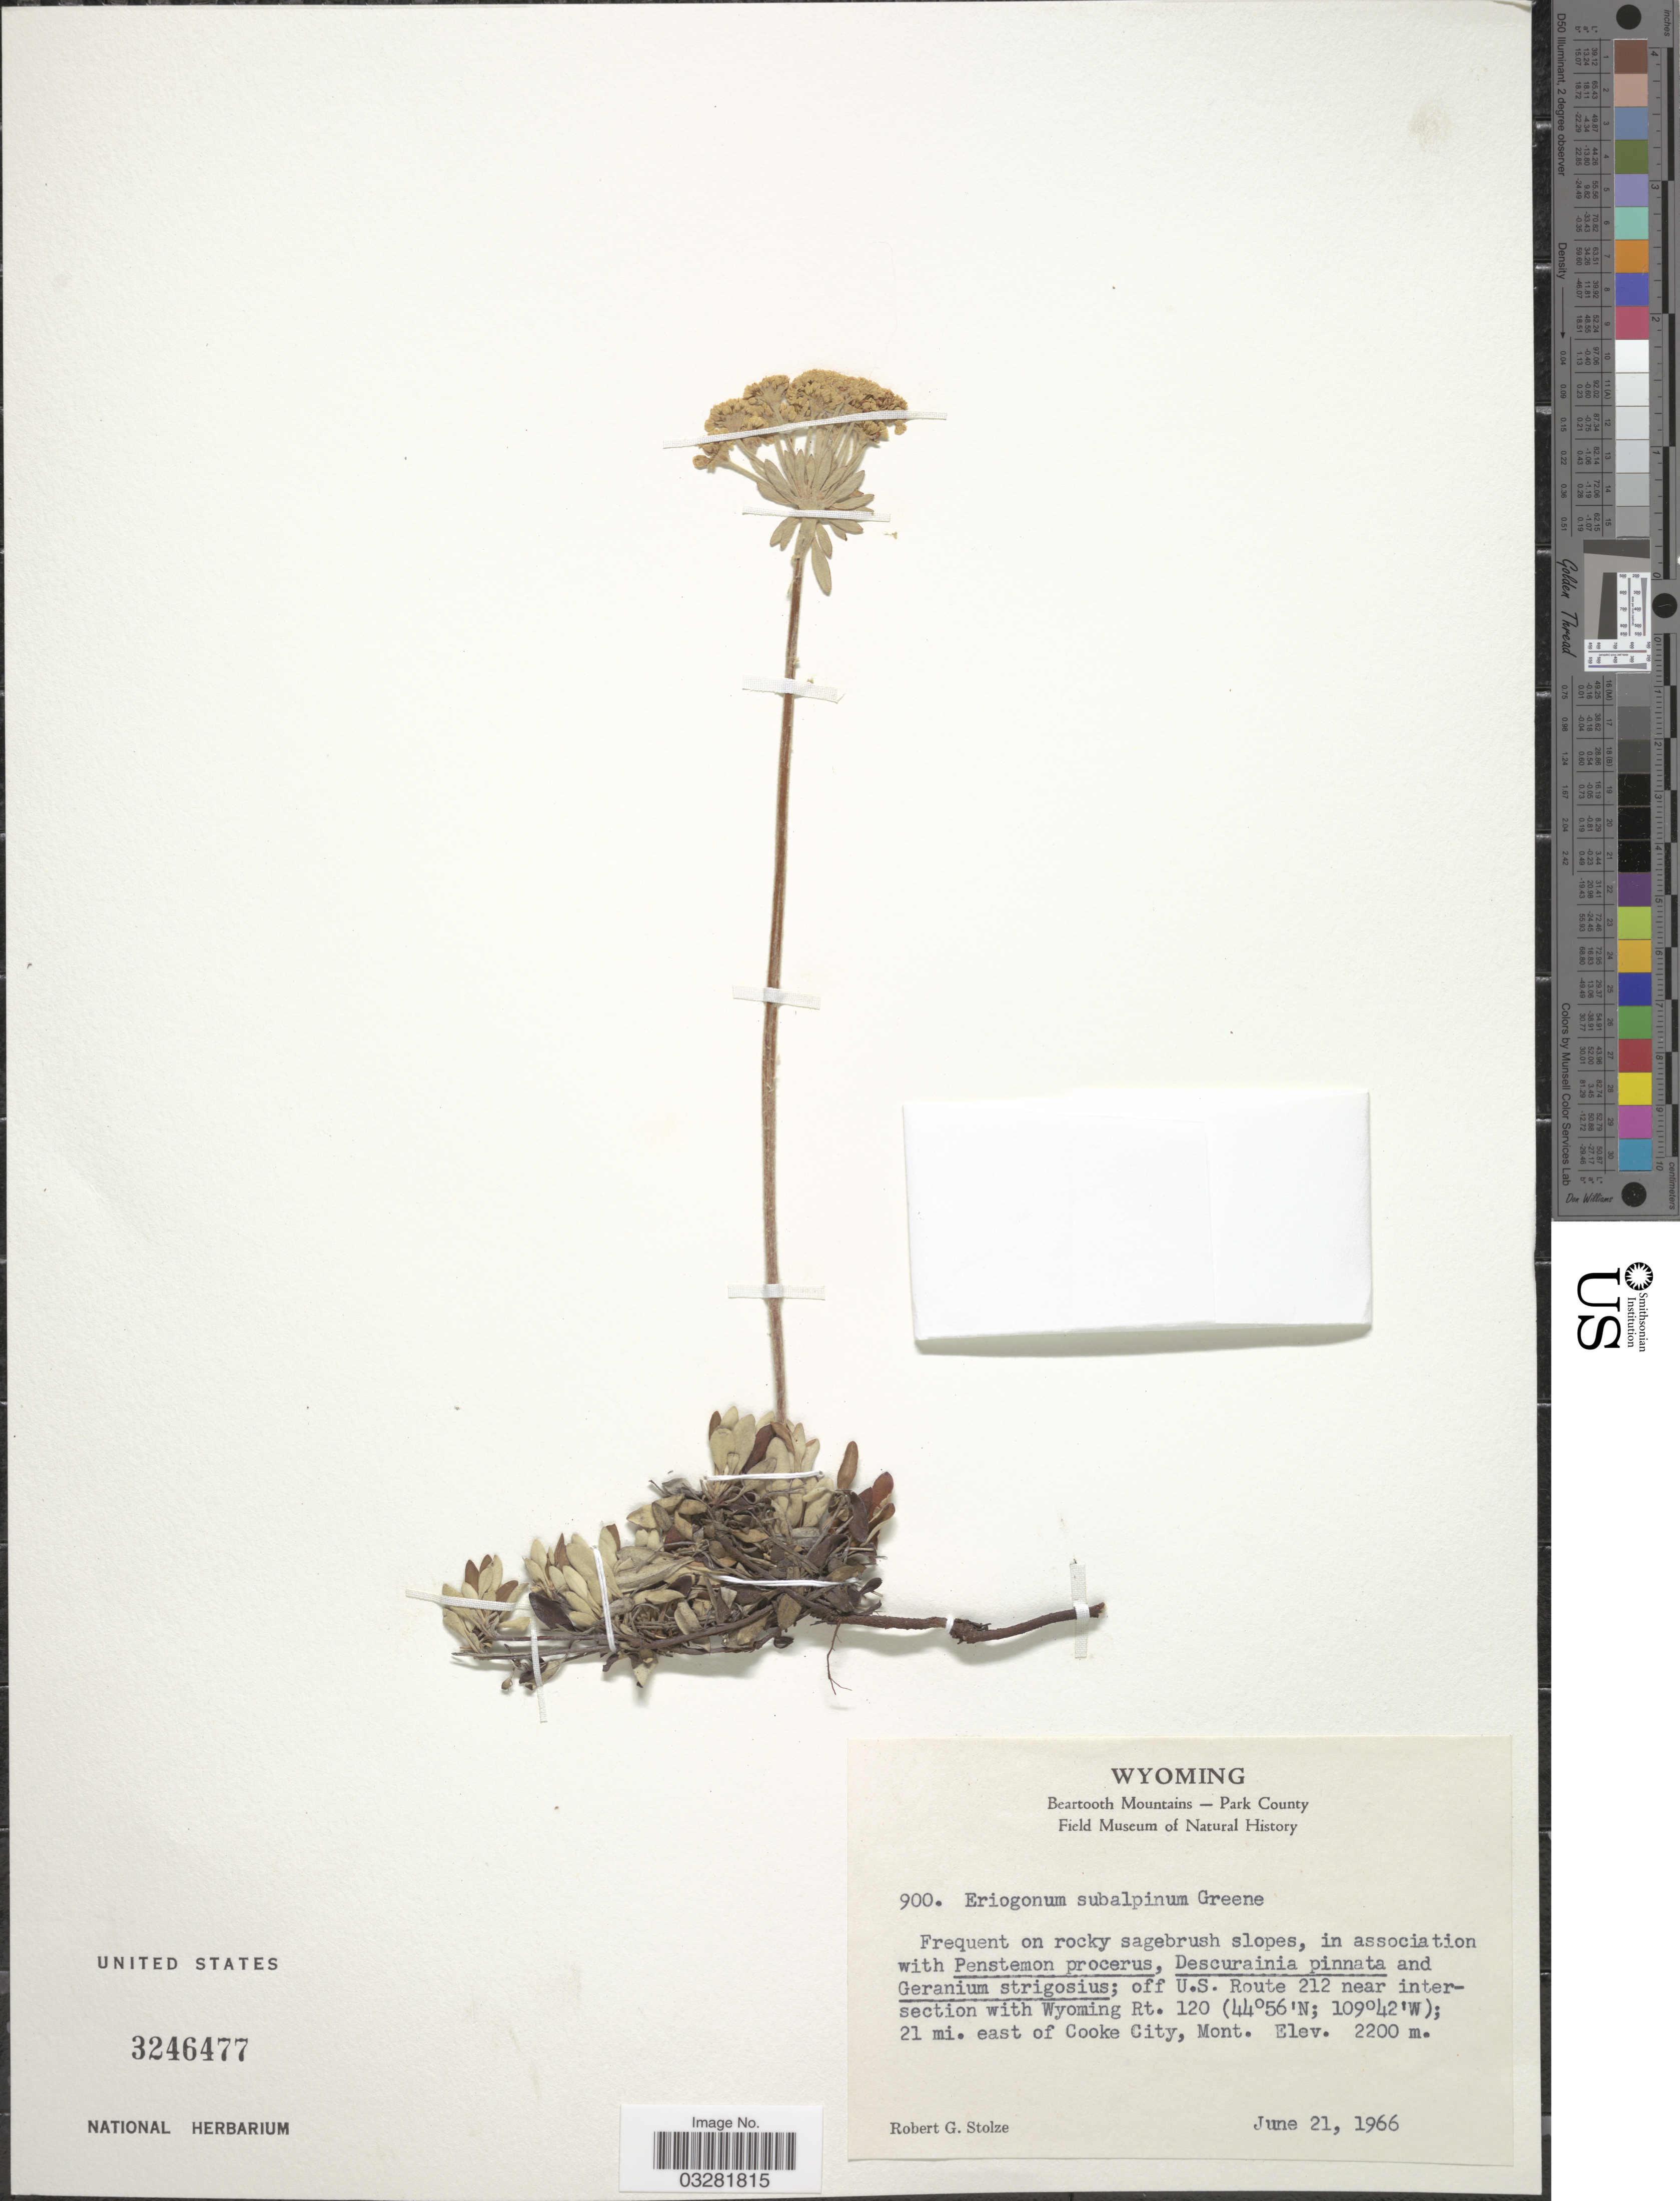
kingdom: Plantae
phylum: Tracheophyta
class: Magnoliopsida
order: Caryophyllales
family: Polygonaceae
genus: Eriogonum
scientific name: Eriogonum umbellatum var. subalpinum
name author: M.E. Jones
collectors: R. G. Stolze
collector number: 900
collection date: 1966-06-21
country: United States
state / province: Wyoming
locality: Beartooth Mountains. Off U.S. Route 212 near intersection with Wyoming Rt. 120; 21 mi. east of Cooke City, Mont.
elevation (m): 2200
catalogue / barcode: US 3246477